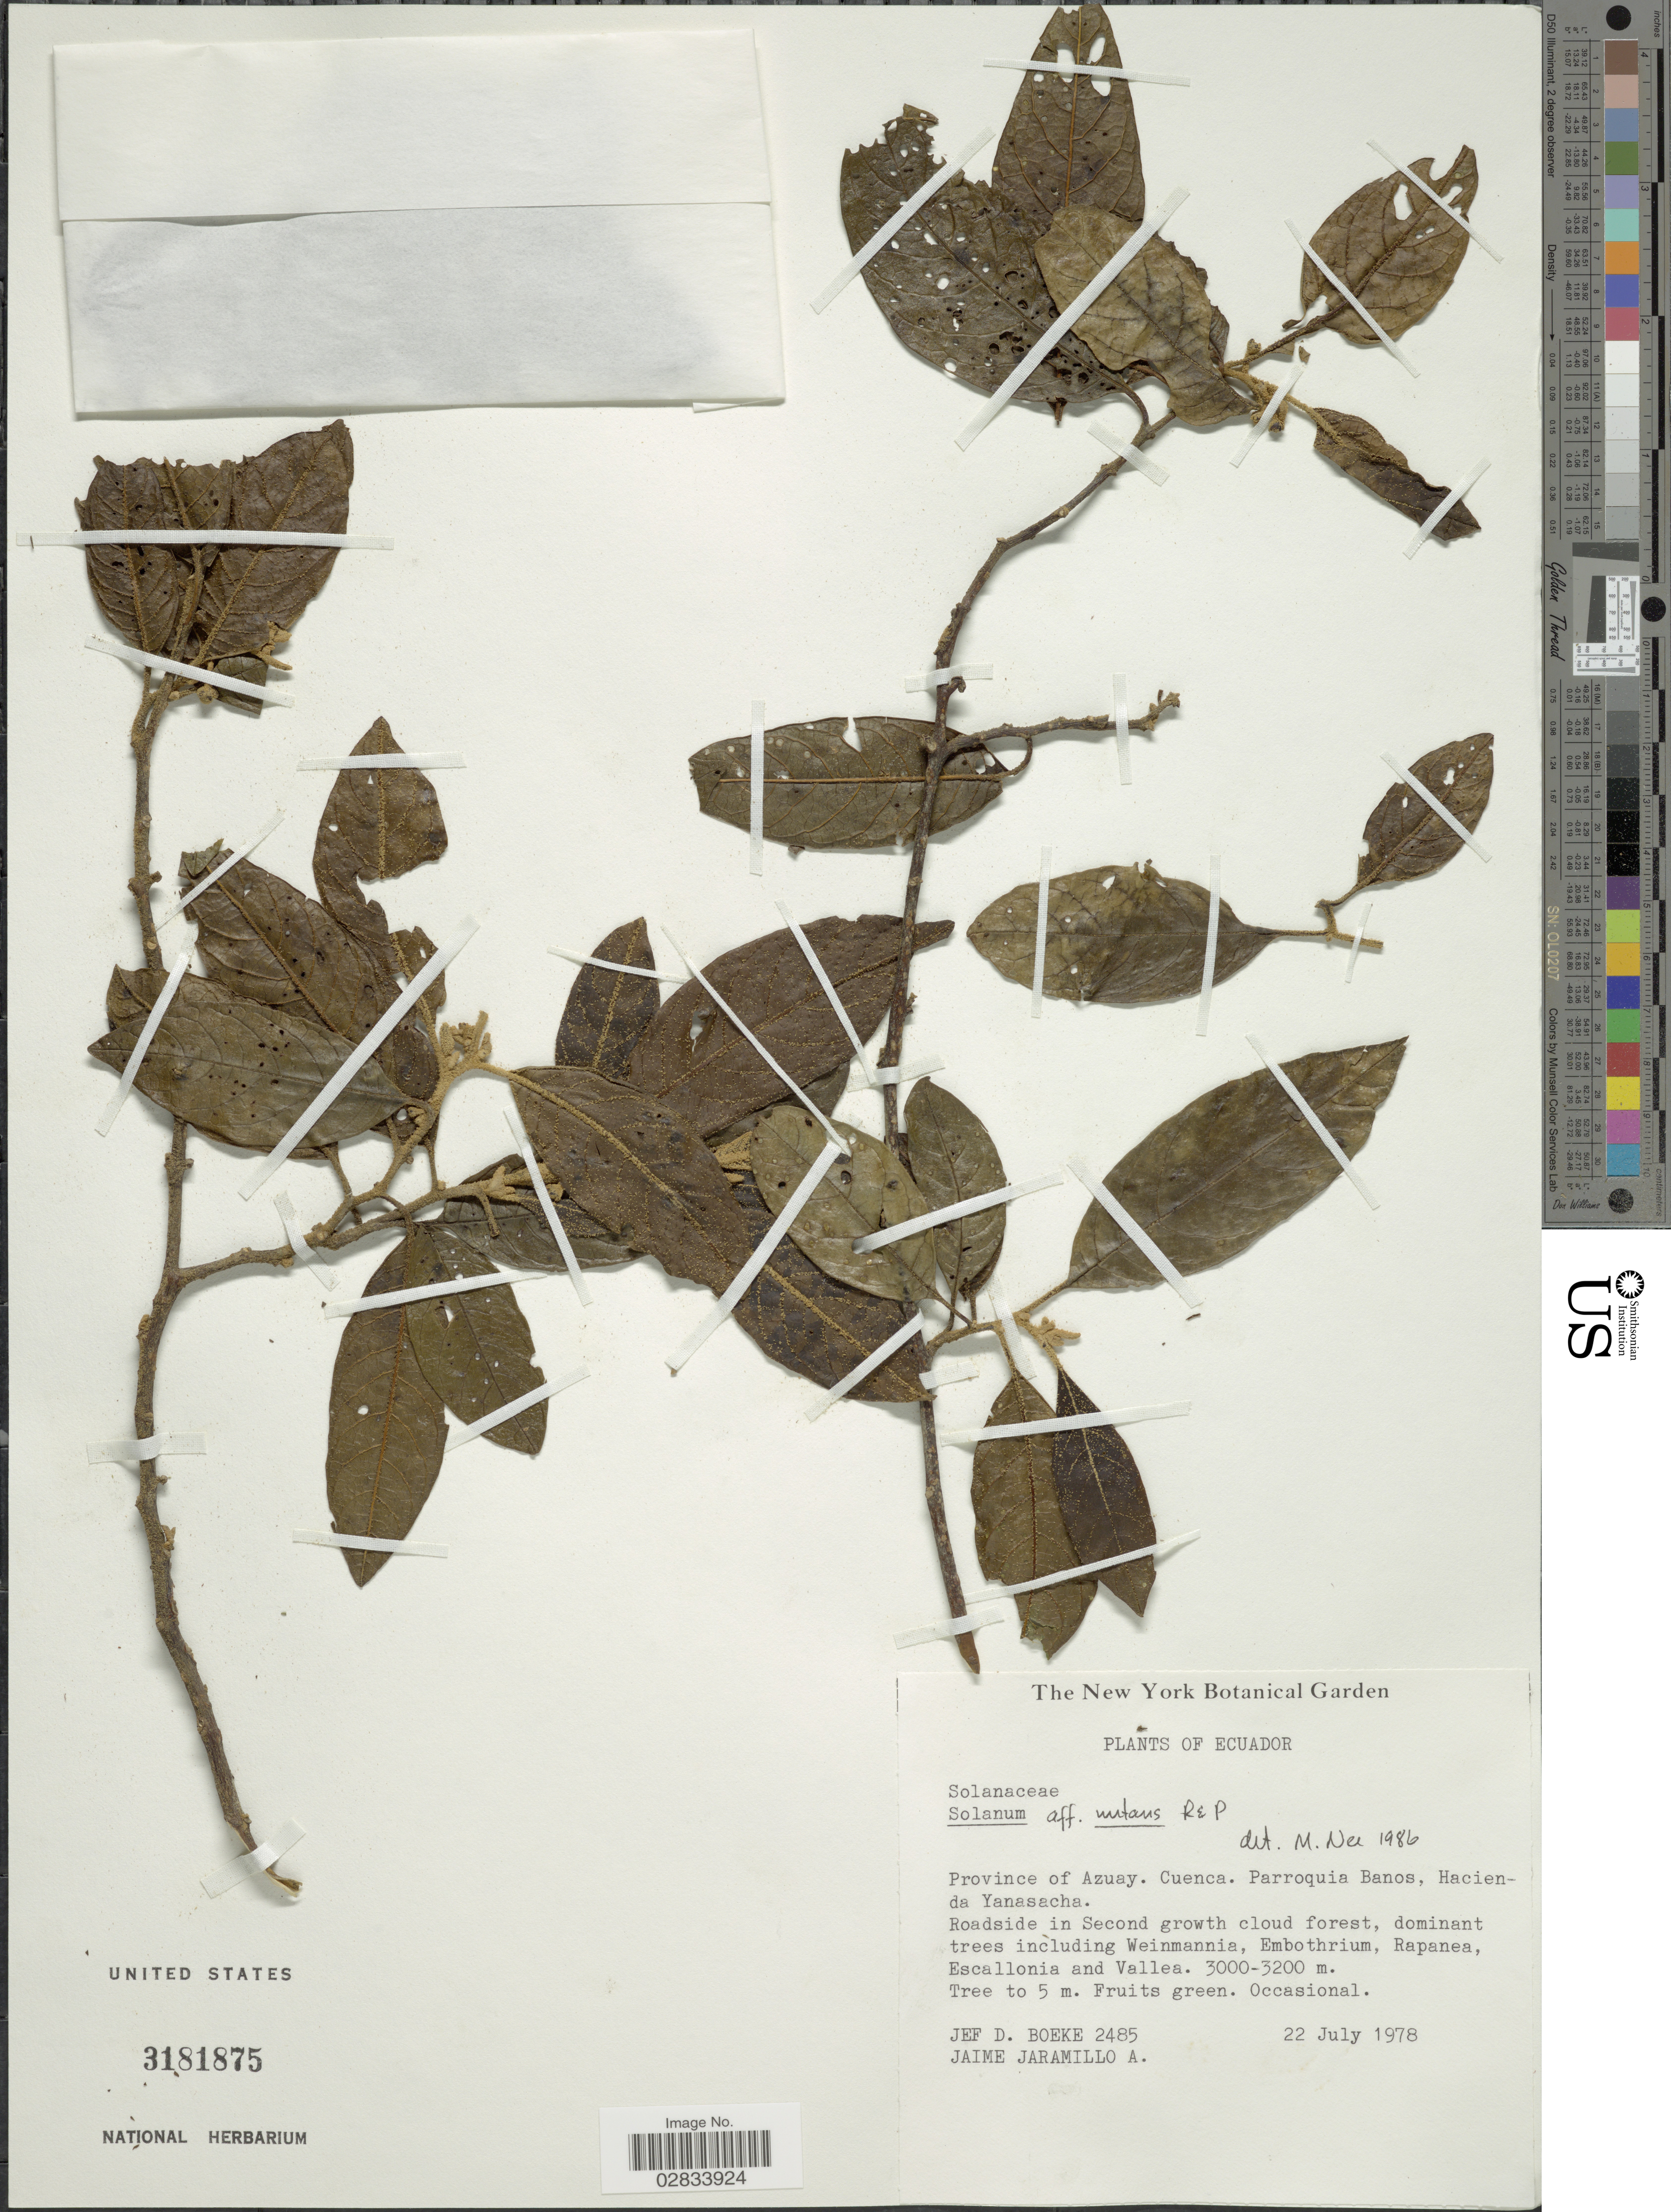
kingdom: Plantae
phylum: Tracheophyta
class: Magnoliopsida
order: Solanales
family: Solanaceae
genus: Solanum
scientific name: Solanum nutans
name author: Ruiz & Pav.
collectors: J. Boeke & J. L. Jaramillo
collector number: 2485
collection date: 1978-07-22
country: Ecuador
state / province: Azuay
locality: Province of Azuay, Cuenca, Parroquia Banos, Hacienda Yanasacha.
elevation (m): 3000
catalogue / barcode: US 3181875